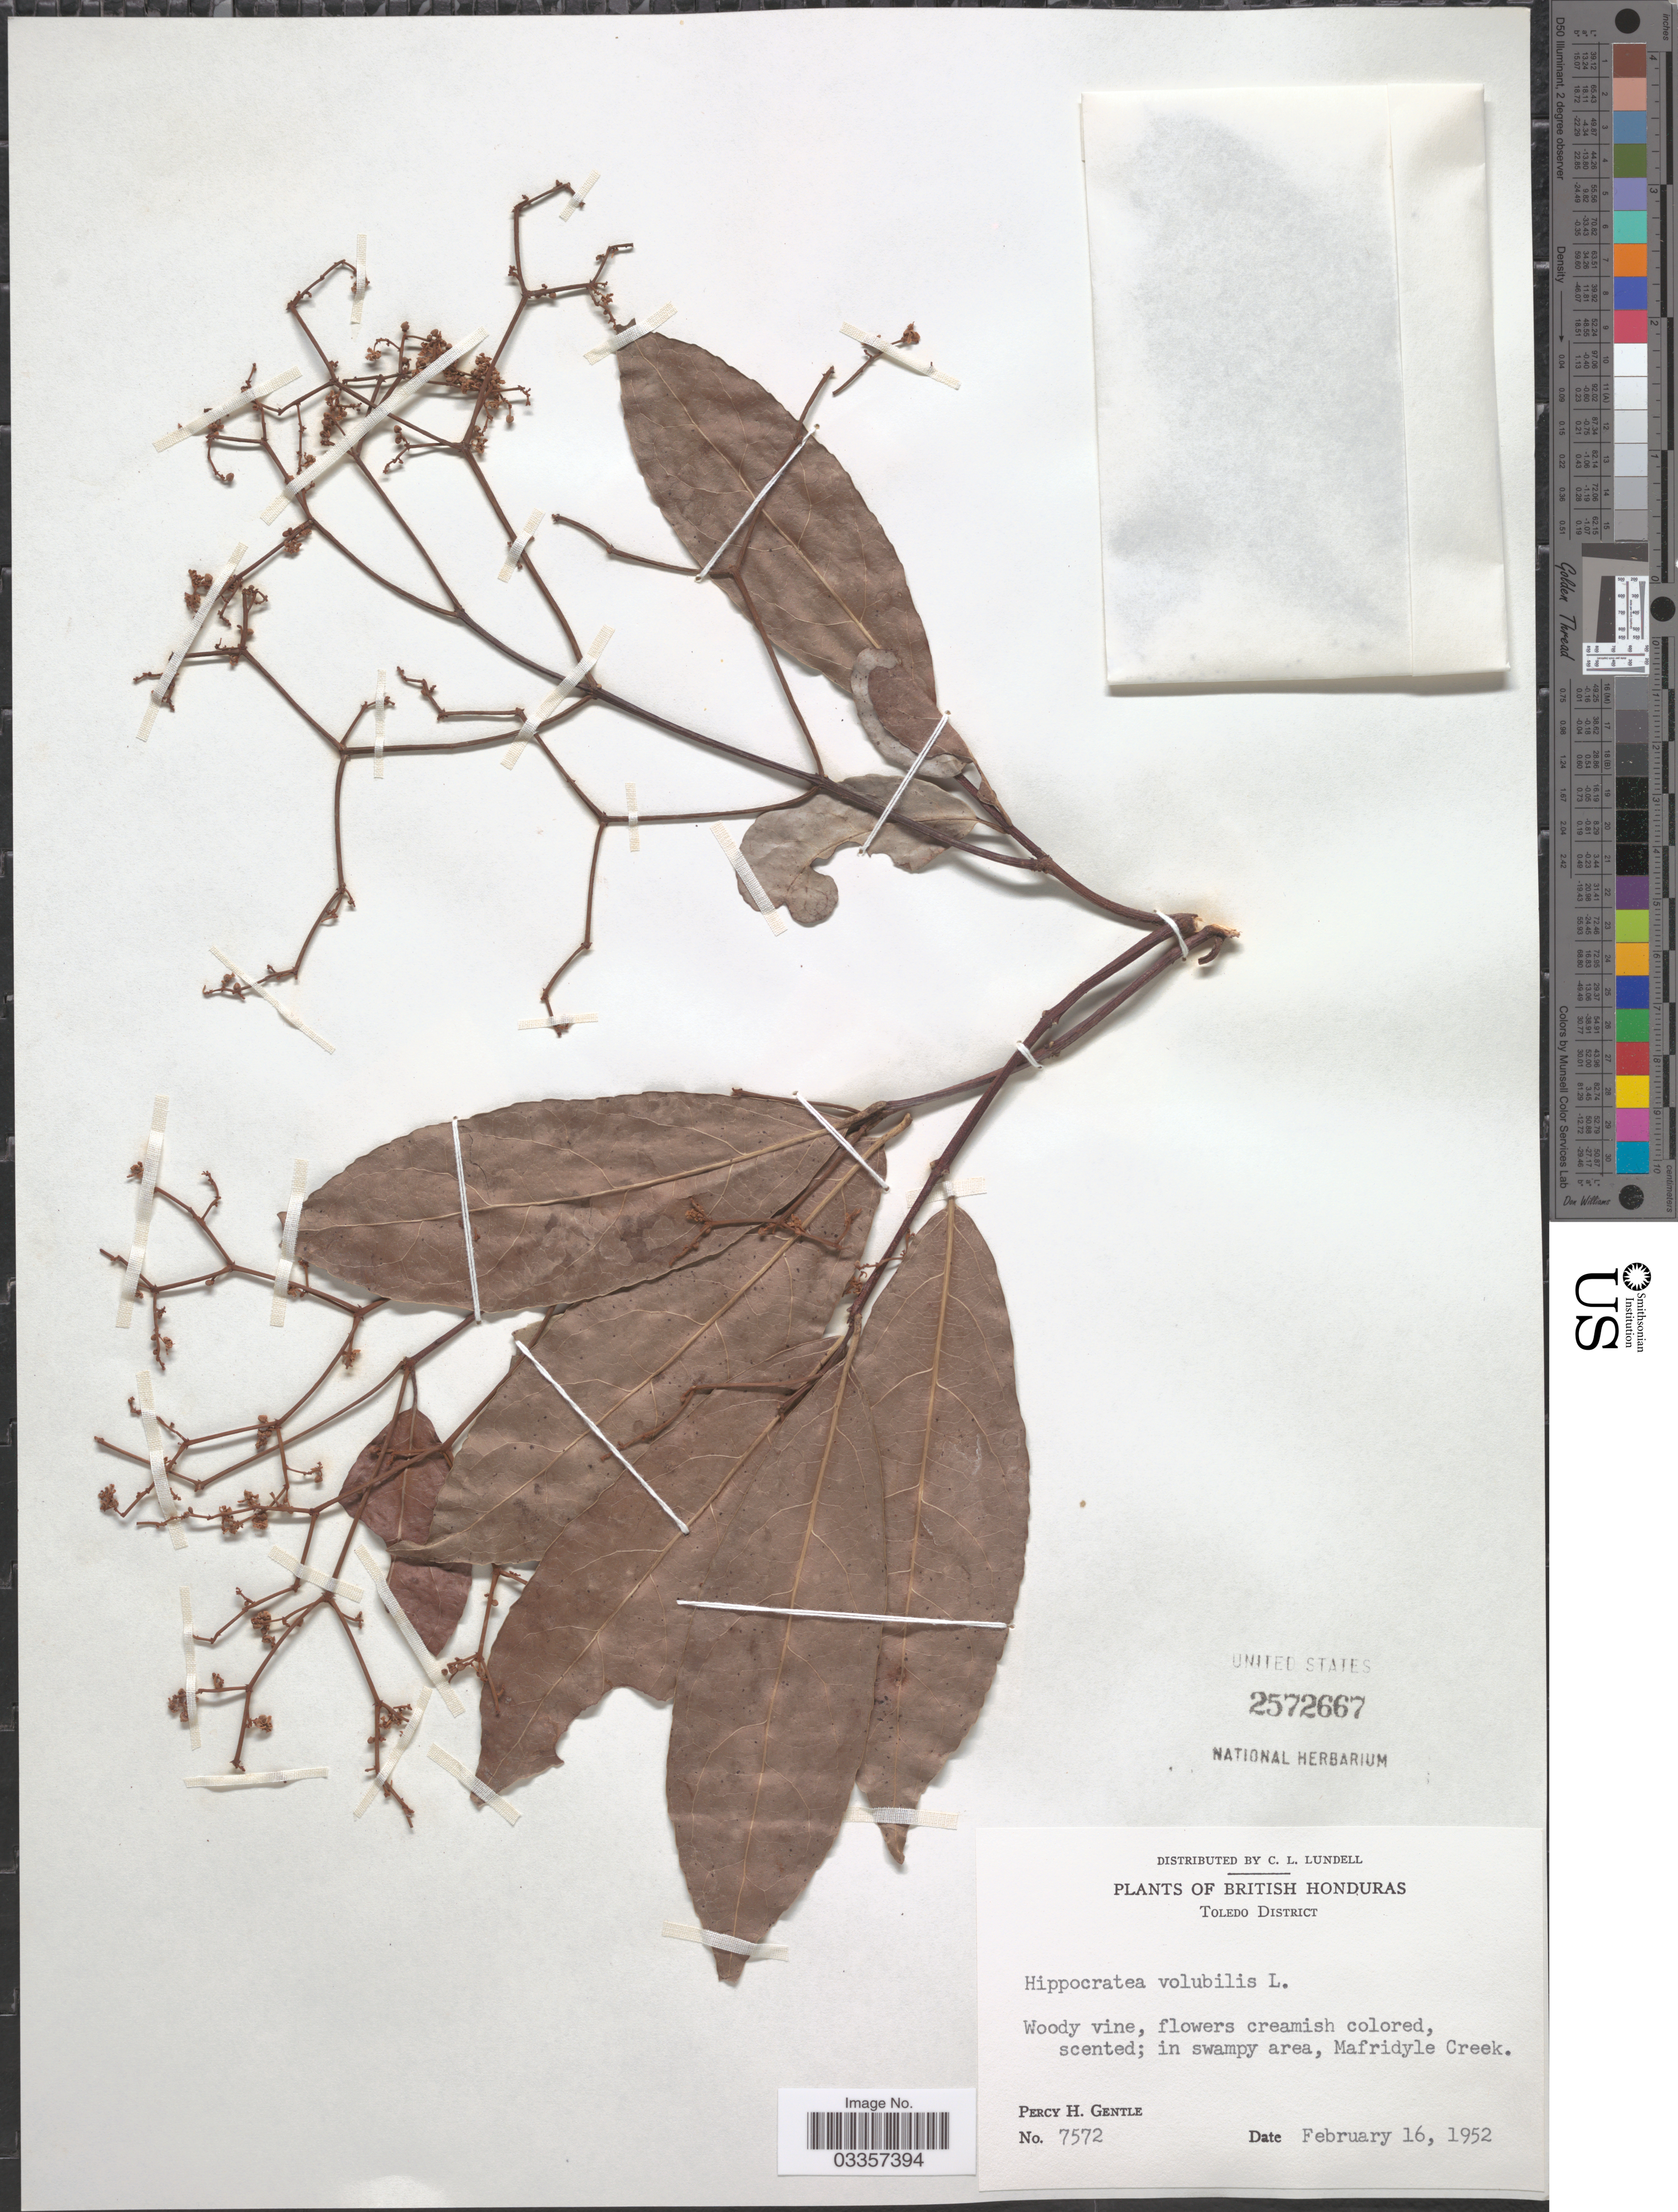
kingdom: Plantae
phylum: Tracheophyta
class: Magnoliopsida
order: Celastrales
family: Celastraceae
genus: Hippocratea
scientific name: Hippocratea volubilis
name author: L.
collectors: P. H. Gentle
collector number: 7572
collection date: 1952-02-16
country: Belize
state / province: Toledo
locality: British Honduras. Toledo District. In swampy area, Mafridyle Creek.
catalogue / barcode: US 2572667